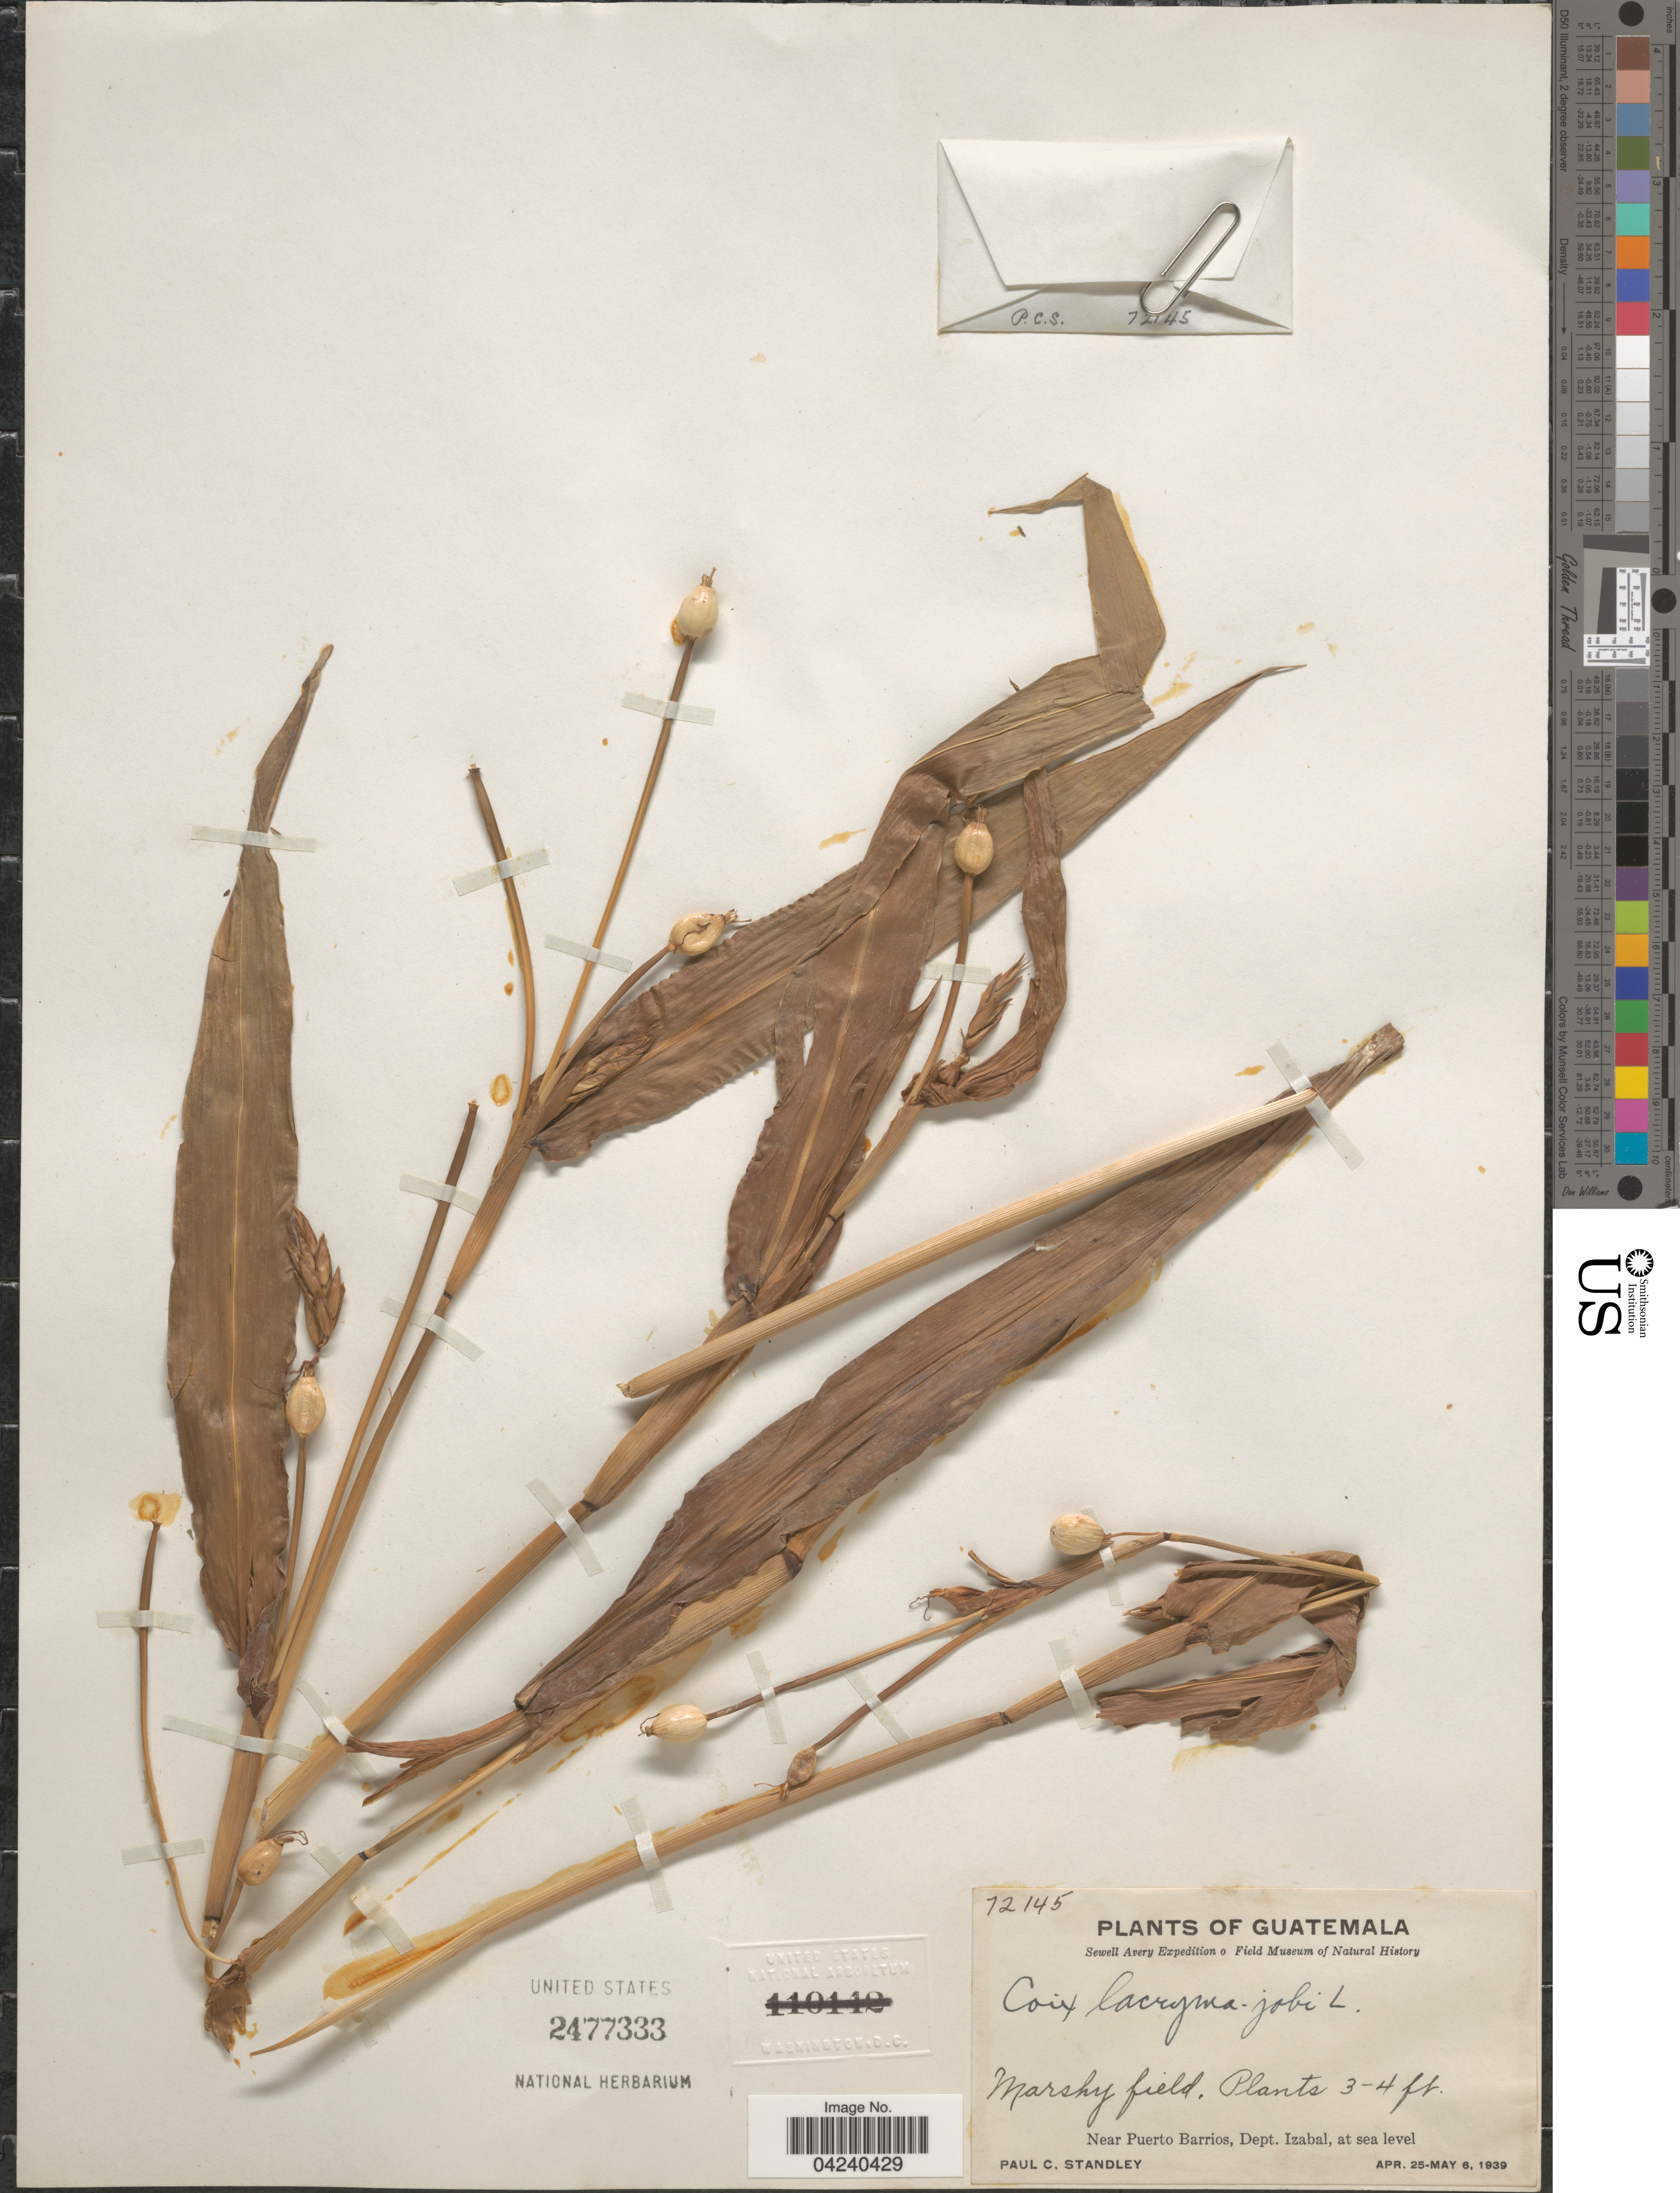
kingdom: Plantae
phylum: Tracheophyta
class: Liliopsida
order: Poales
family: Poaceae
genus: Coix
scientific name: Coix lacryma-jobi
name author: L.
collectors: P. C. Standley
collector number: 72145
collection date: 1939-04-25/1939-05-06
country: Guatemala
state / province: Izabal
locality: Sewell Avery Expedition o Field Museum of Natural History. Near Puerto Barrios, Dept. Izabal.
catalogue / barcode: US 2477333